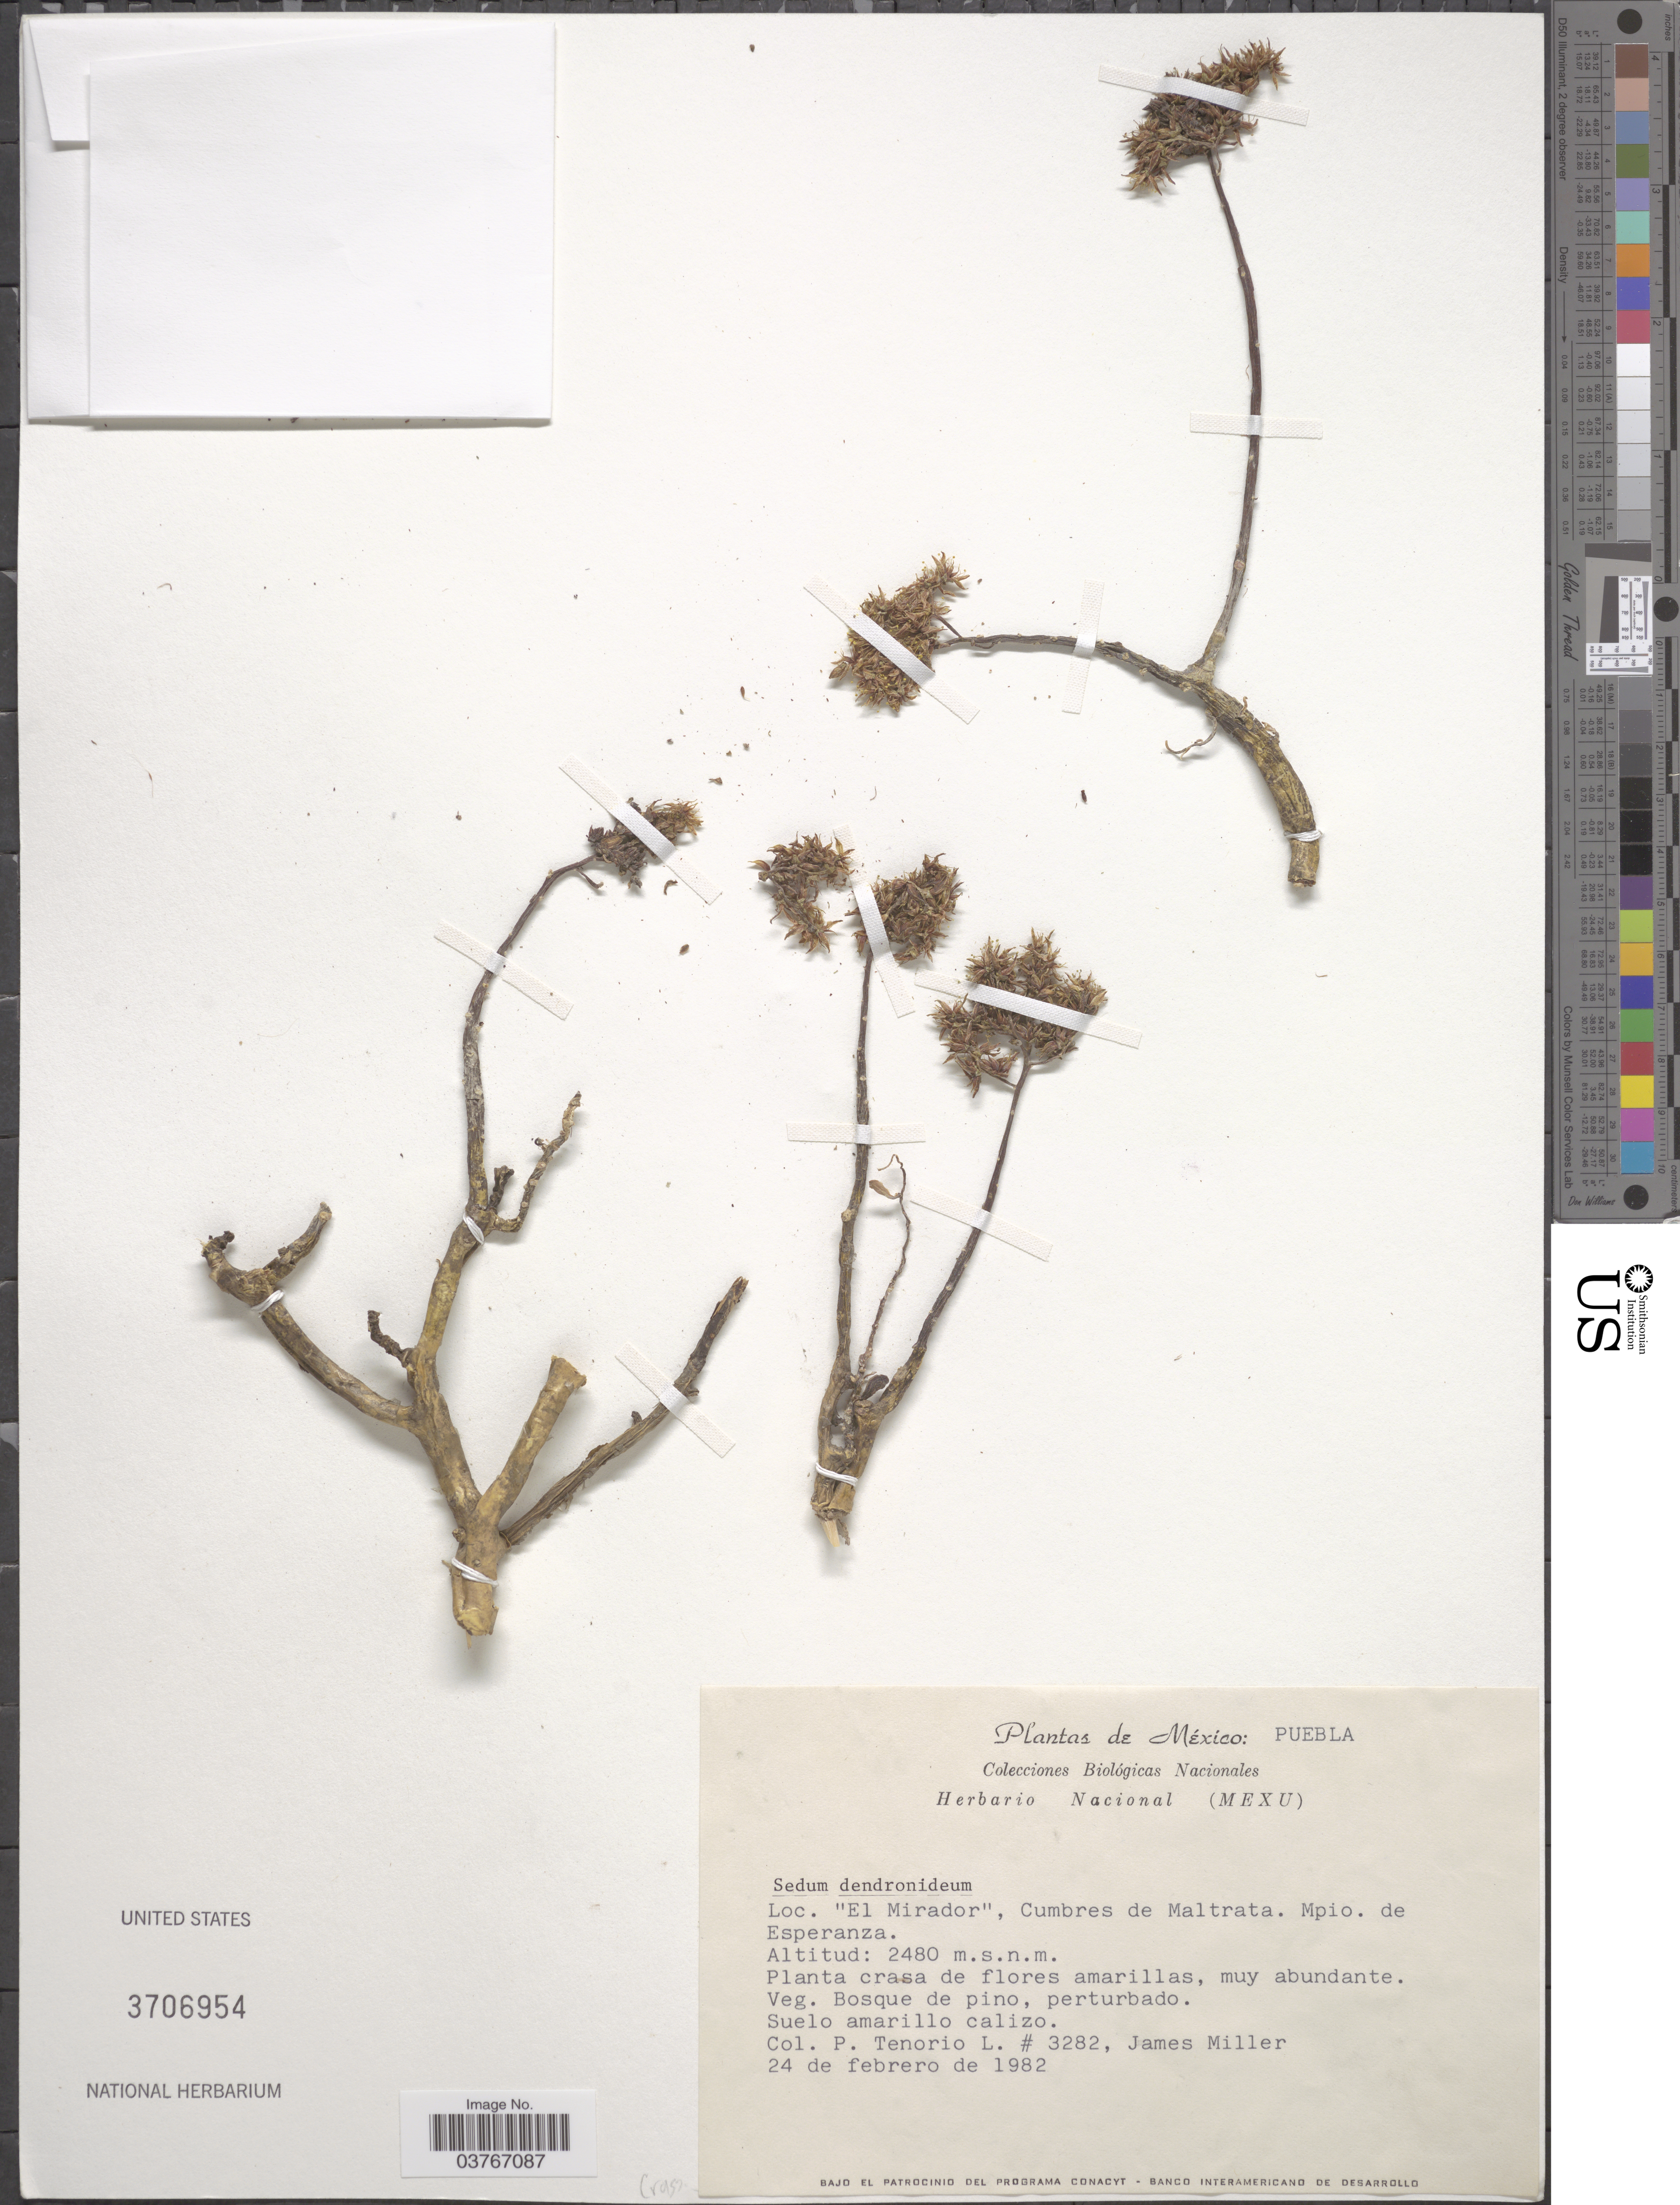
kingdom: Plantae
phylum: Tracheophyta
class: Magnoliopsida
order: Saxifragales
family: Crassulaceae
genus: Sedum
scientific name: Sedum dendroideum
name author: Moc. & Sessé ex DC.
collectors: P. Tenorio L. & J. S. Miller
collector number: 3282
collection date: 1982-02-24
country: Mexico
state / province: Puebla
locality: El Mirador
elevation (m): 2480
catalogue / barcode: US 3706954